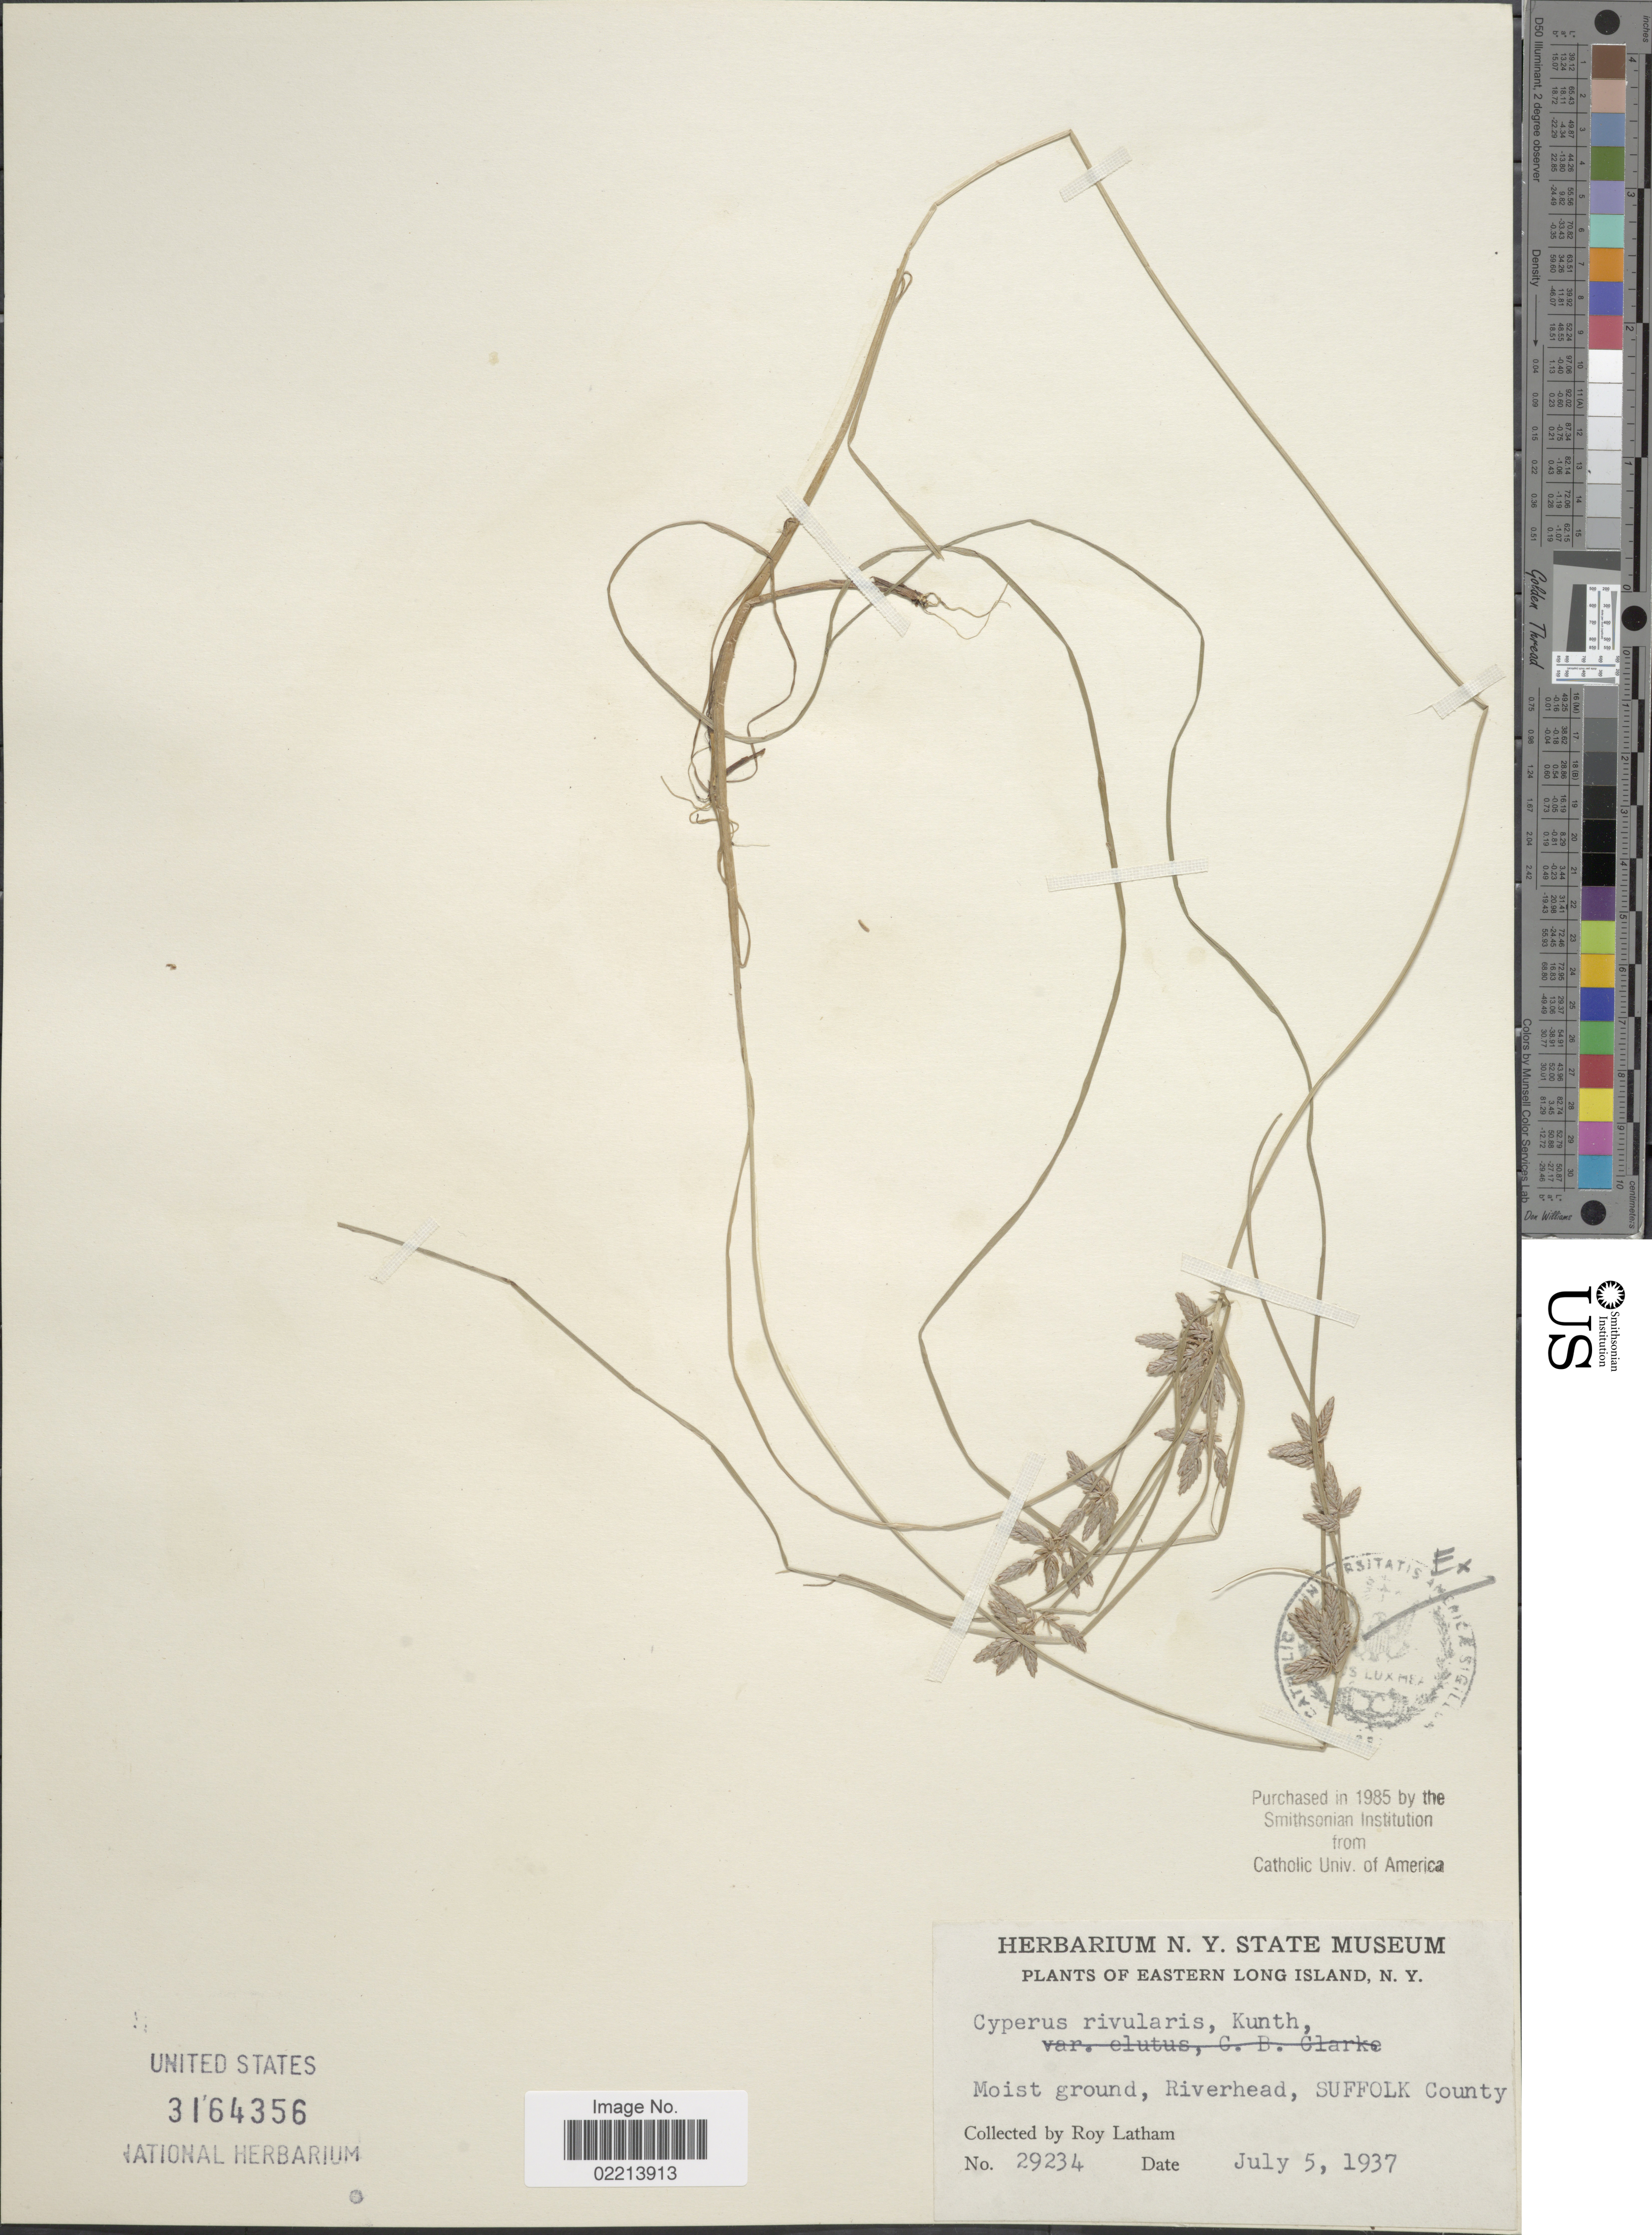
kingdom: Plantae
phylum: Tracheophyta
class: Liliopsida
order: Poales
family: Cyperaceae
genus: Cyperus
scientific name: Cyperus bipartitus Torr.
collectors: R. Latham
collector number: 29234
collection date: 1937-07-05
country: United States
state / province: New York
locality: Eastern Long Island. Moist ground, Riverhead, Suffolk County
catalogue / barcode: US 3164356